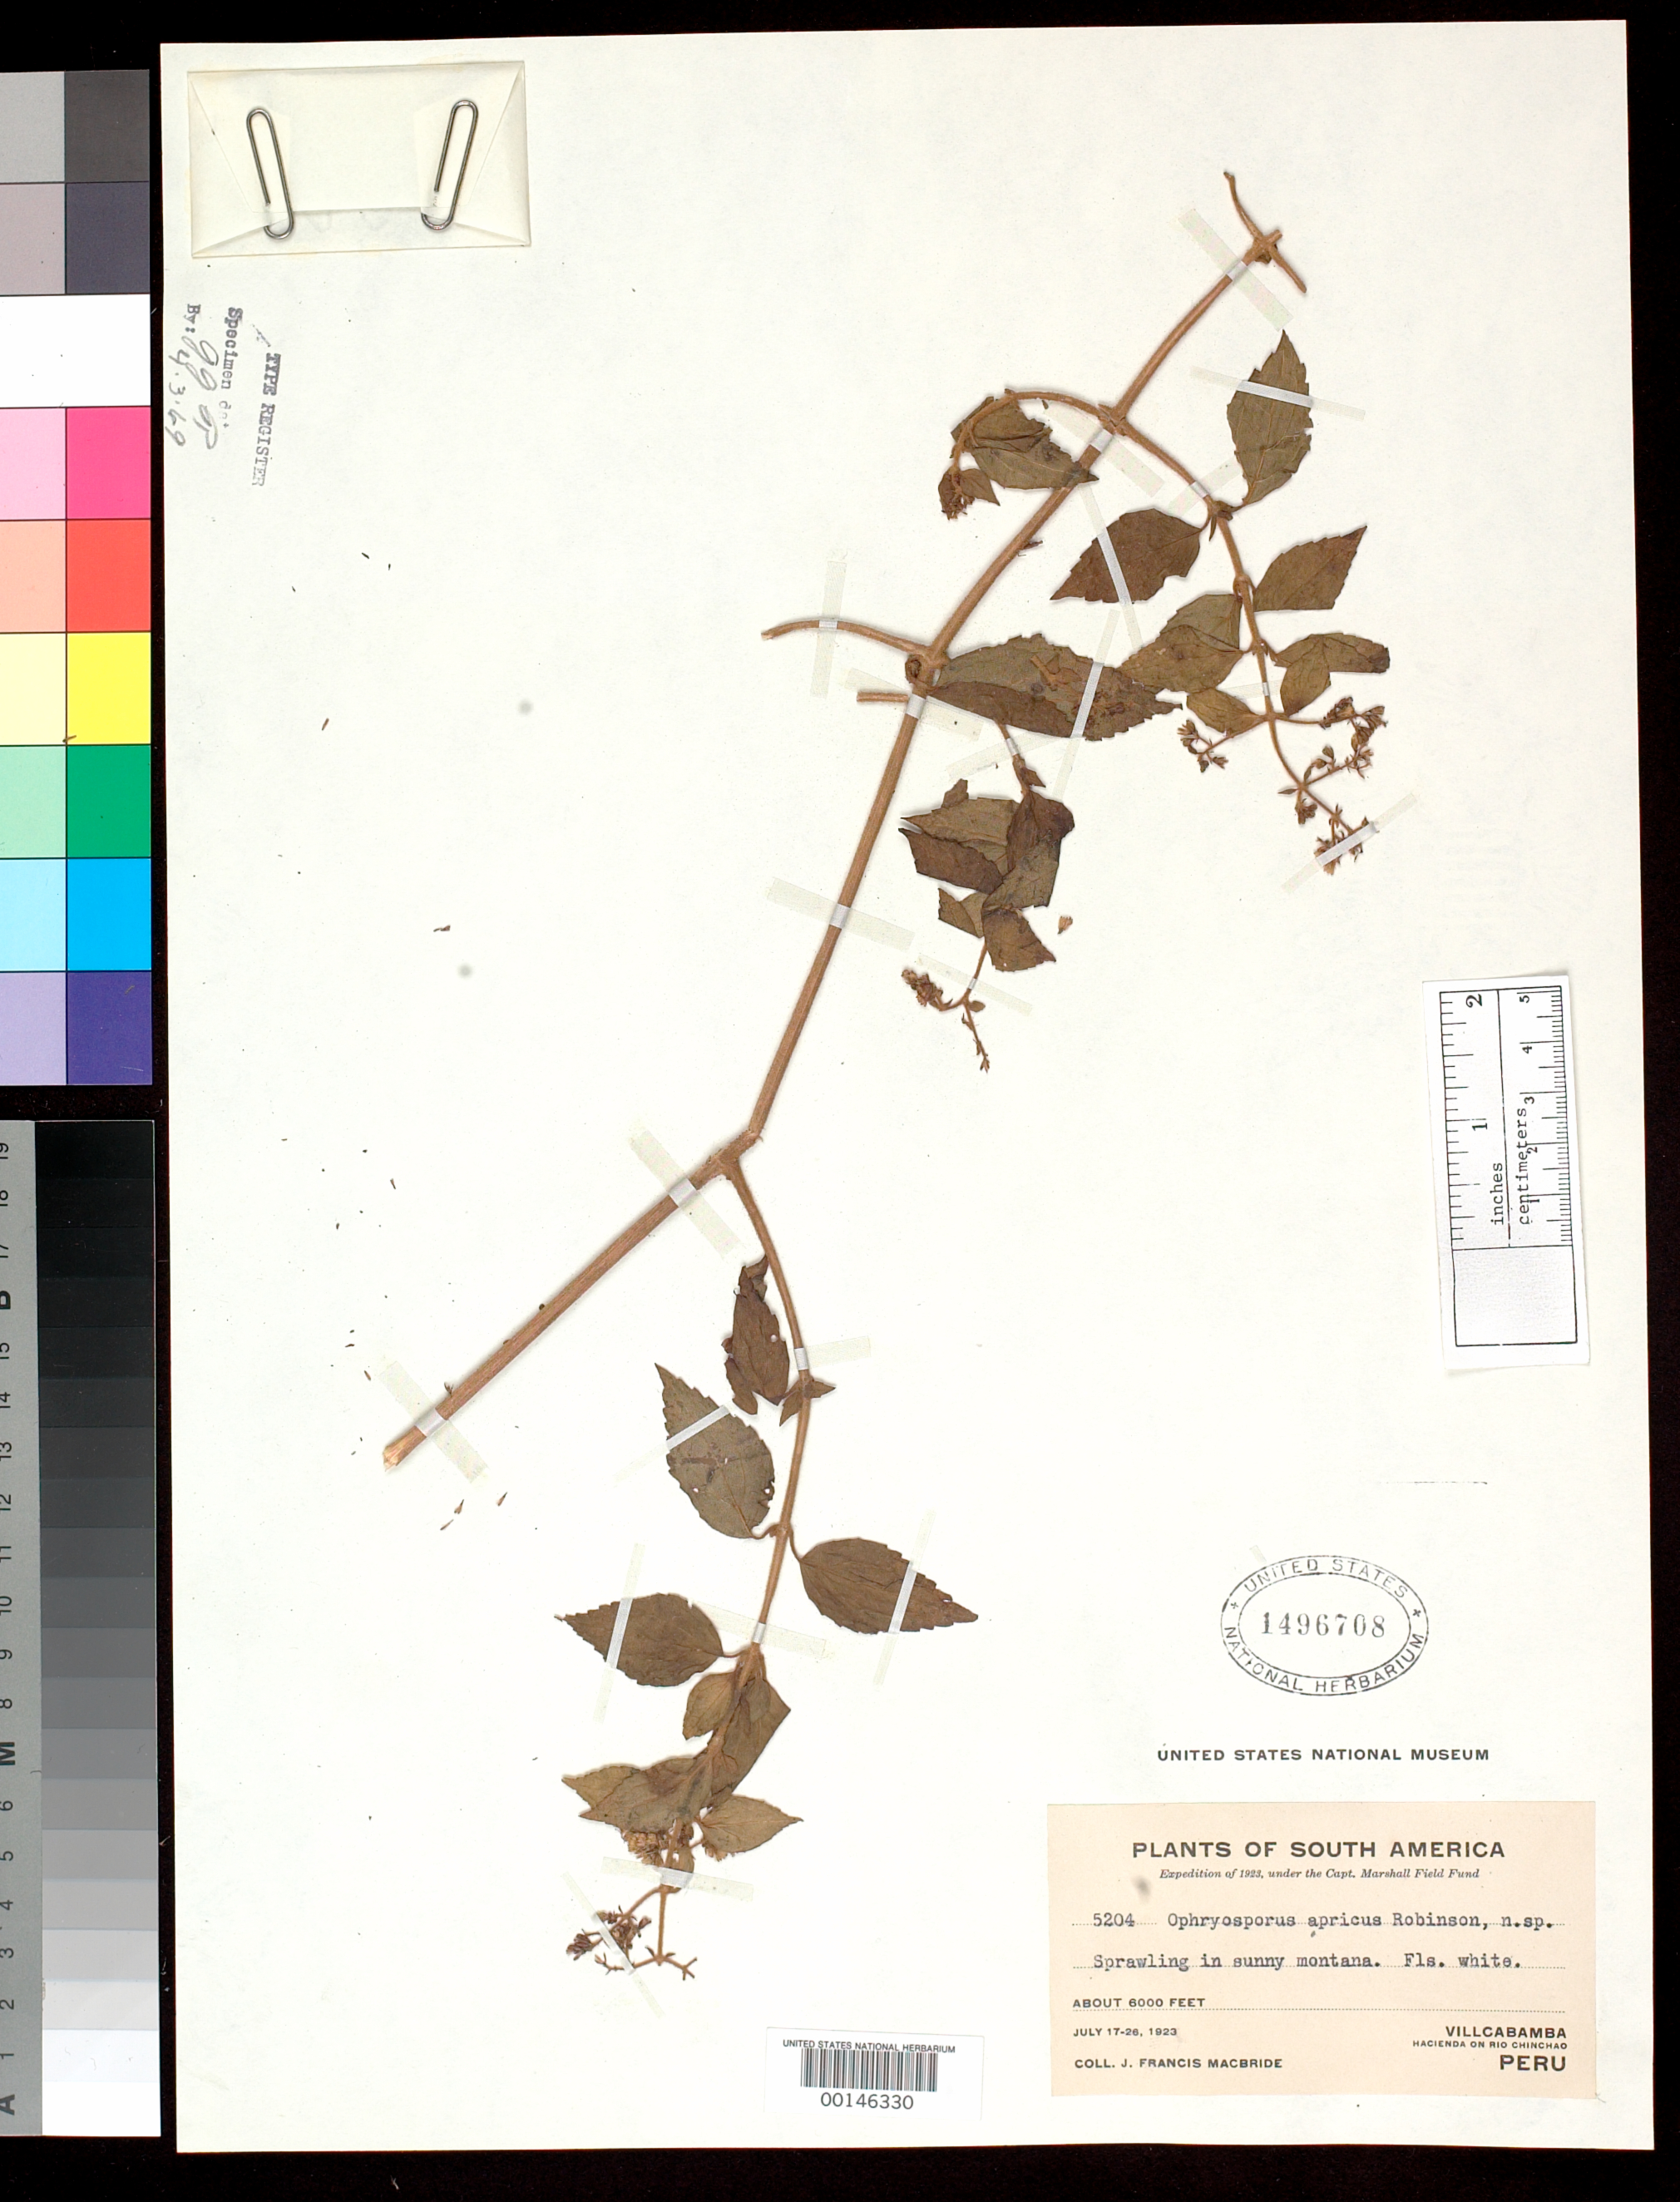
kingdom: Plantae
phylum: Tracheophyta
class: Magnoliopsida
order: Asterales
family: Asteraceae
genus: Ophryosporus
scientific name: Ophryosporus apricus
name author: B.L. Rob.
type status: Isotype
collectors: J. F. Macbride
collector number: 5204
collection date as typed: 17 Jul 1923 to 26 Jul 1923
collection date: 1923-07-17/1923-07-26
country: Peru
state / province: Huánuco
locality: Villacabamba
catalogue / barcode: US 1496708